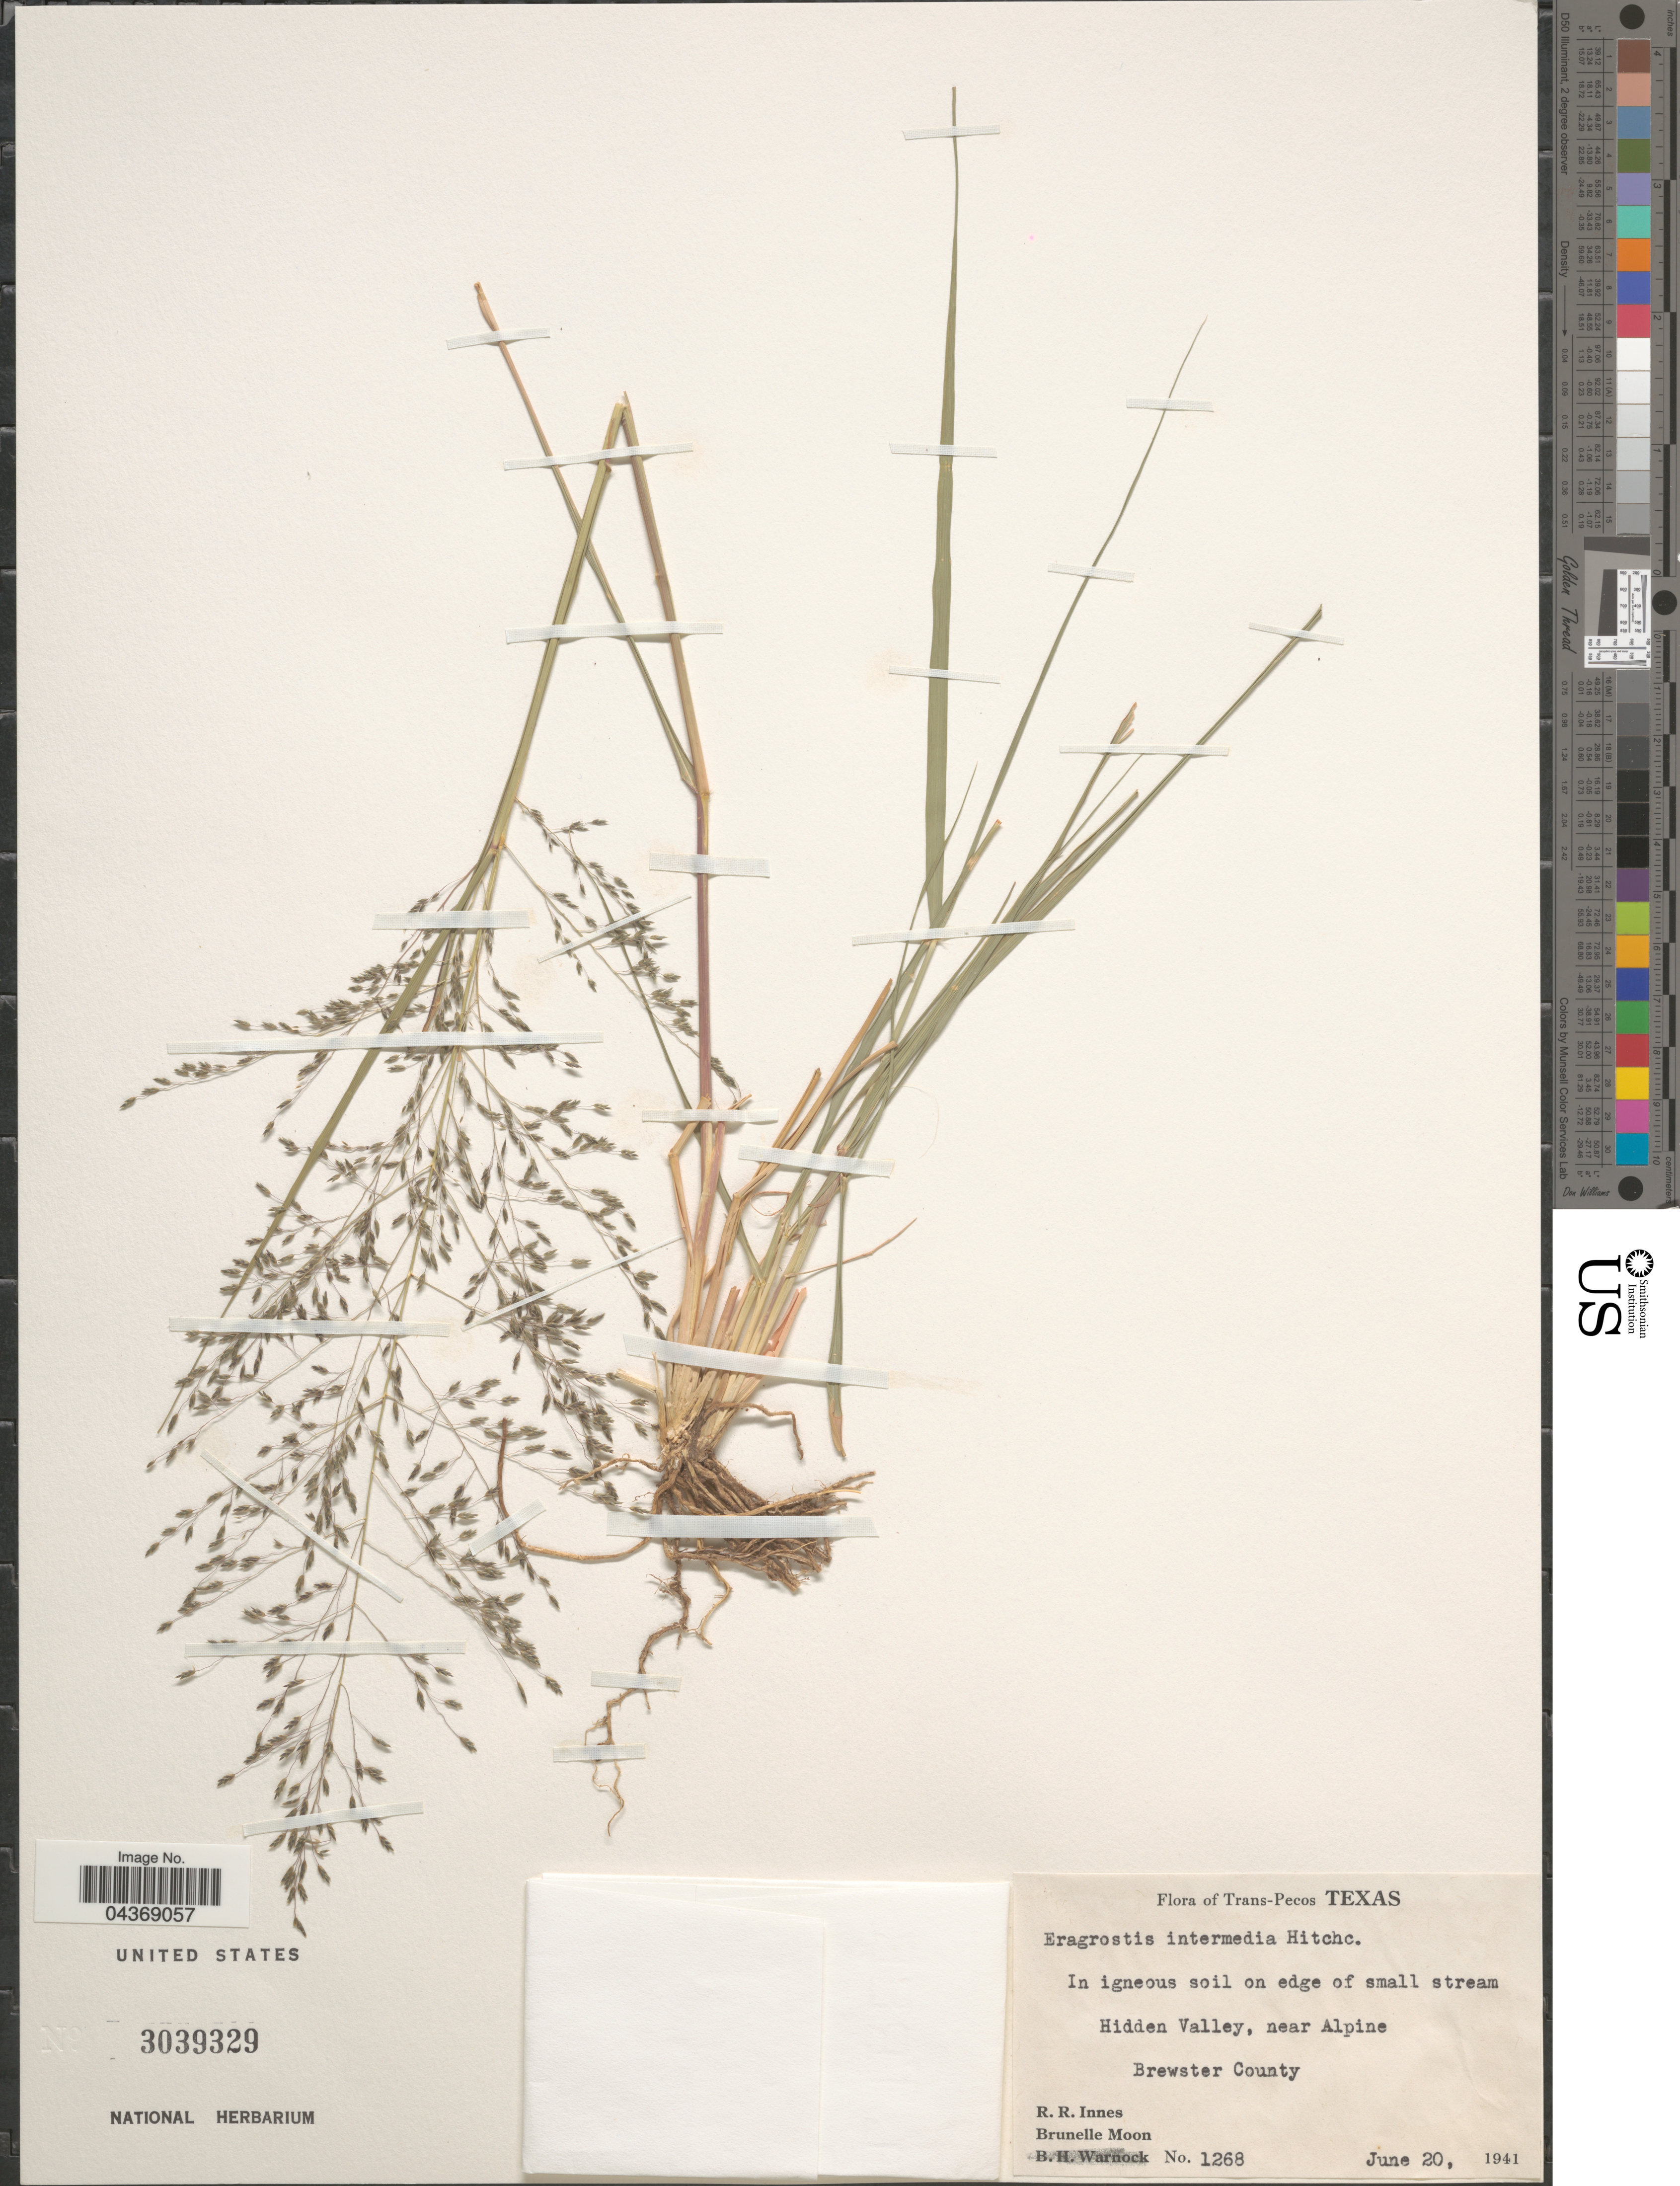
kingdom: Plantae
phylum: Tracheophyta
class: Liliopsida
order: Poales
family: Poaceae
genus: Eragrostis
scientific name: Eragrostis intermedia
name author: Hitchc.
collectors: R. Rose-Innes, B. Moon & B. H. Warnock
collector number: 1268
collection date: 1941-06-20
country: United States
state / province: Texas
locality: Trans-Pecos Texas. In igneous soil on edge of small stream Hidden Valley, near Alpine. Brewster County.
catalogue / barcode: US 3039329